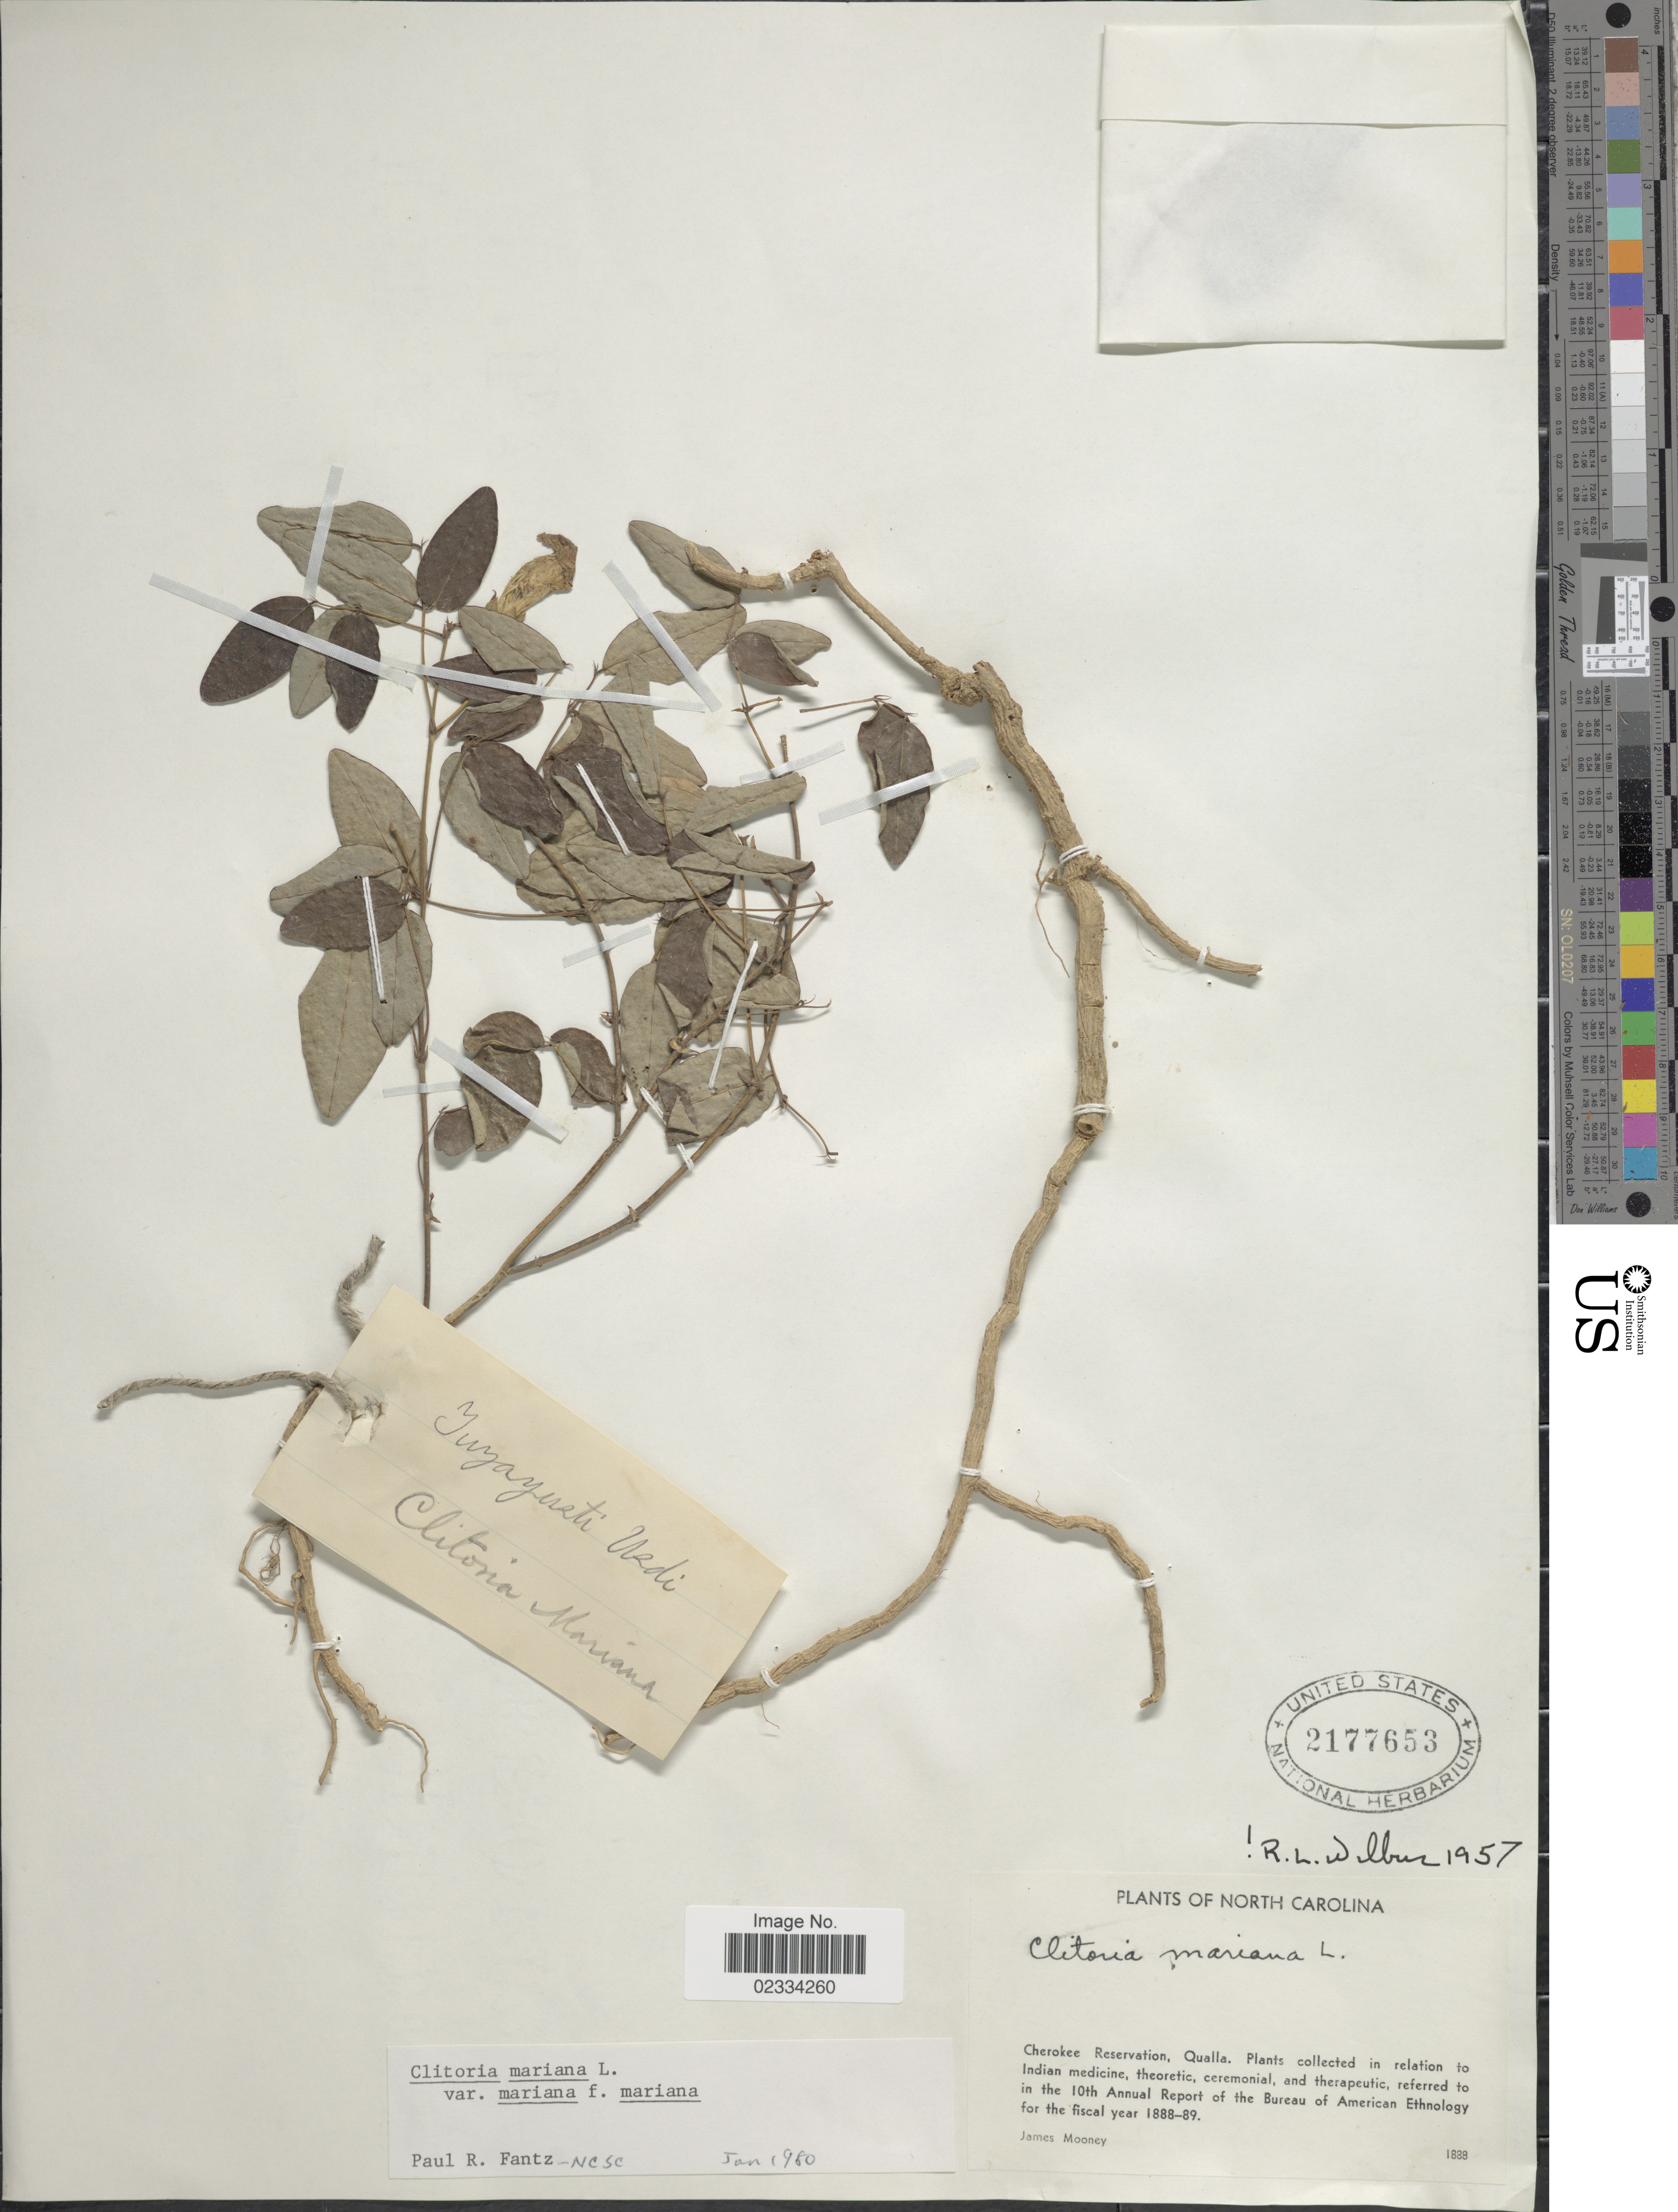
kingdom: Plantae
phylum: Tracheophyta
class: Magnoliopsida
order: Fabales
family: Fabaceae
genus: Clitoria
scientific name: Clitoria mariana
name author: L.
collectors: J. Mooney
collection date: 1888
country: United States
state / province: North Carolina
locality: Cherokee Reservation, Qualla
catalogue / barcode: US 2177653